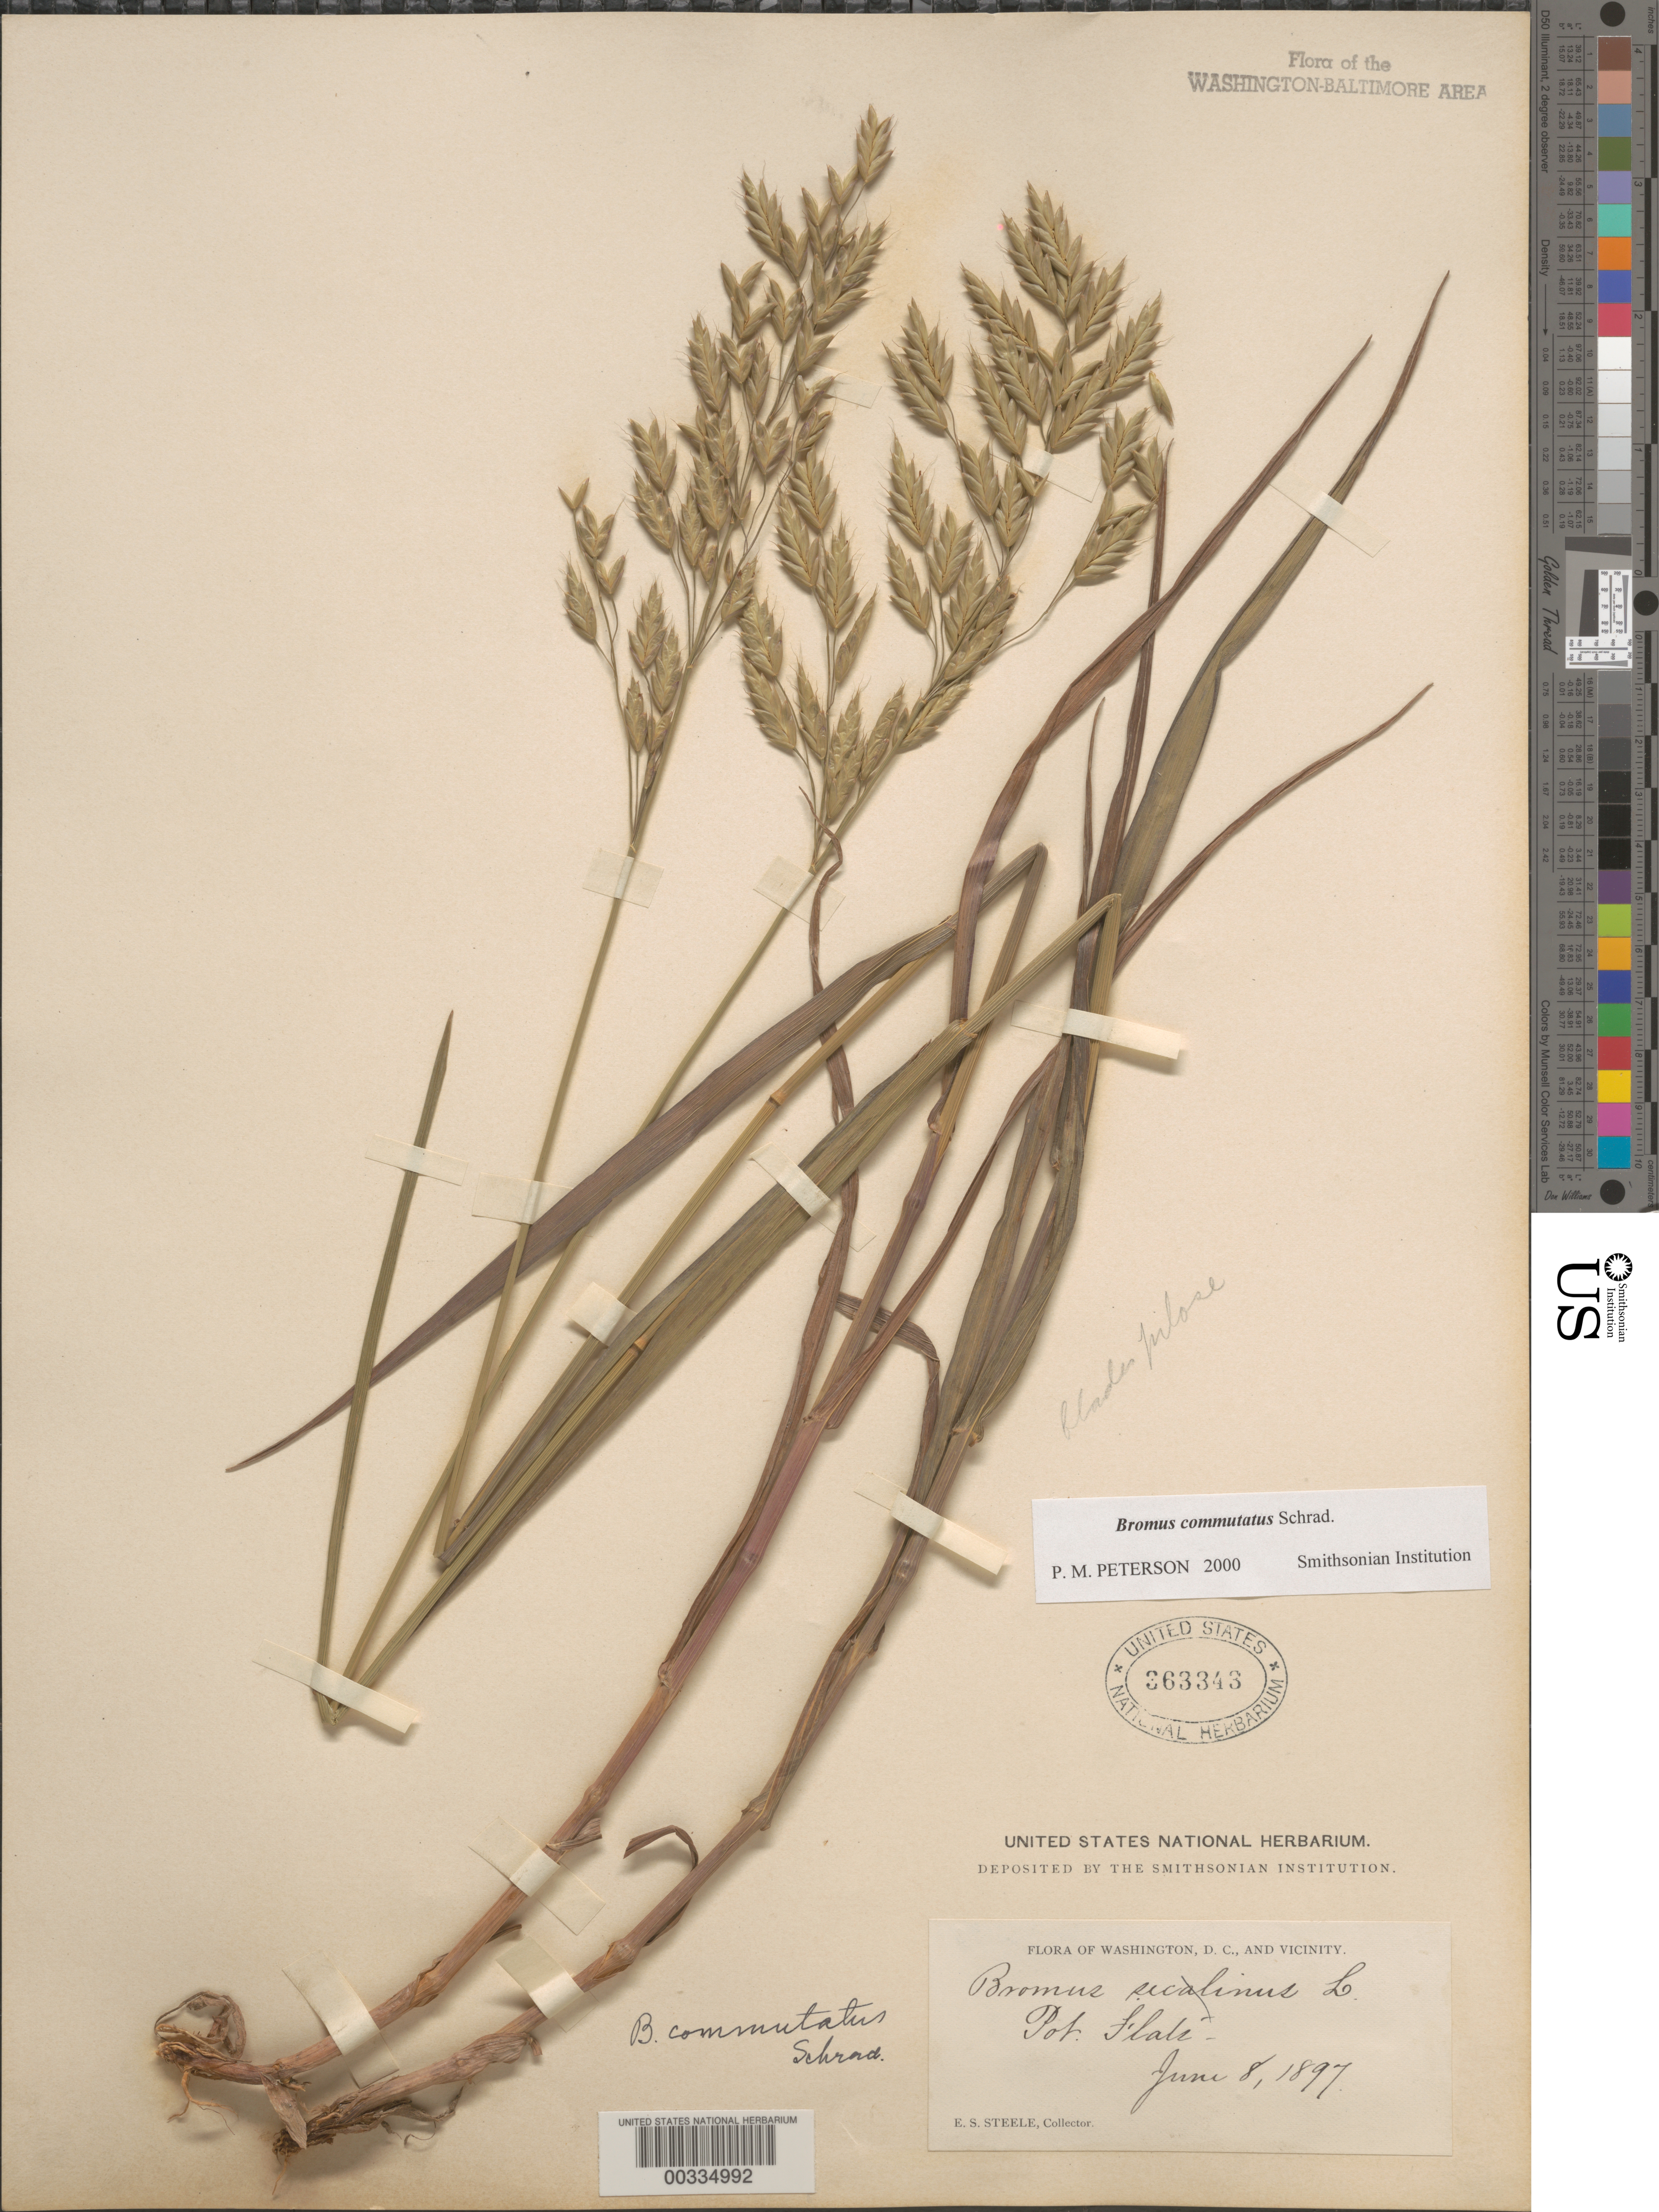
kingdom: Plantae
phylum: Tracheophyta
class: Liliopsida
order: Poales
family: Poaceae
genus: Bromus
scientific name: Bromus commutatus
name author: Schrad.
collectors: E. Steele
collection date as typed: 08 Jun 1897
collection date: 1897-06-08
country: United States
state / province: District of Columbia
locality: Washington DC area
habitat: Flats of the Potomac River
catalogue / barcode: US 363343